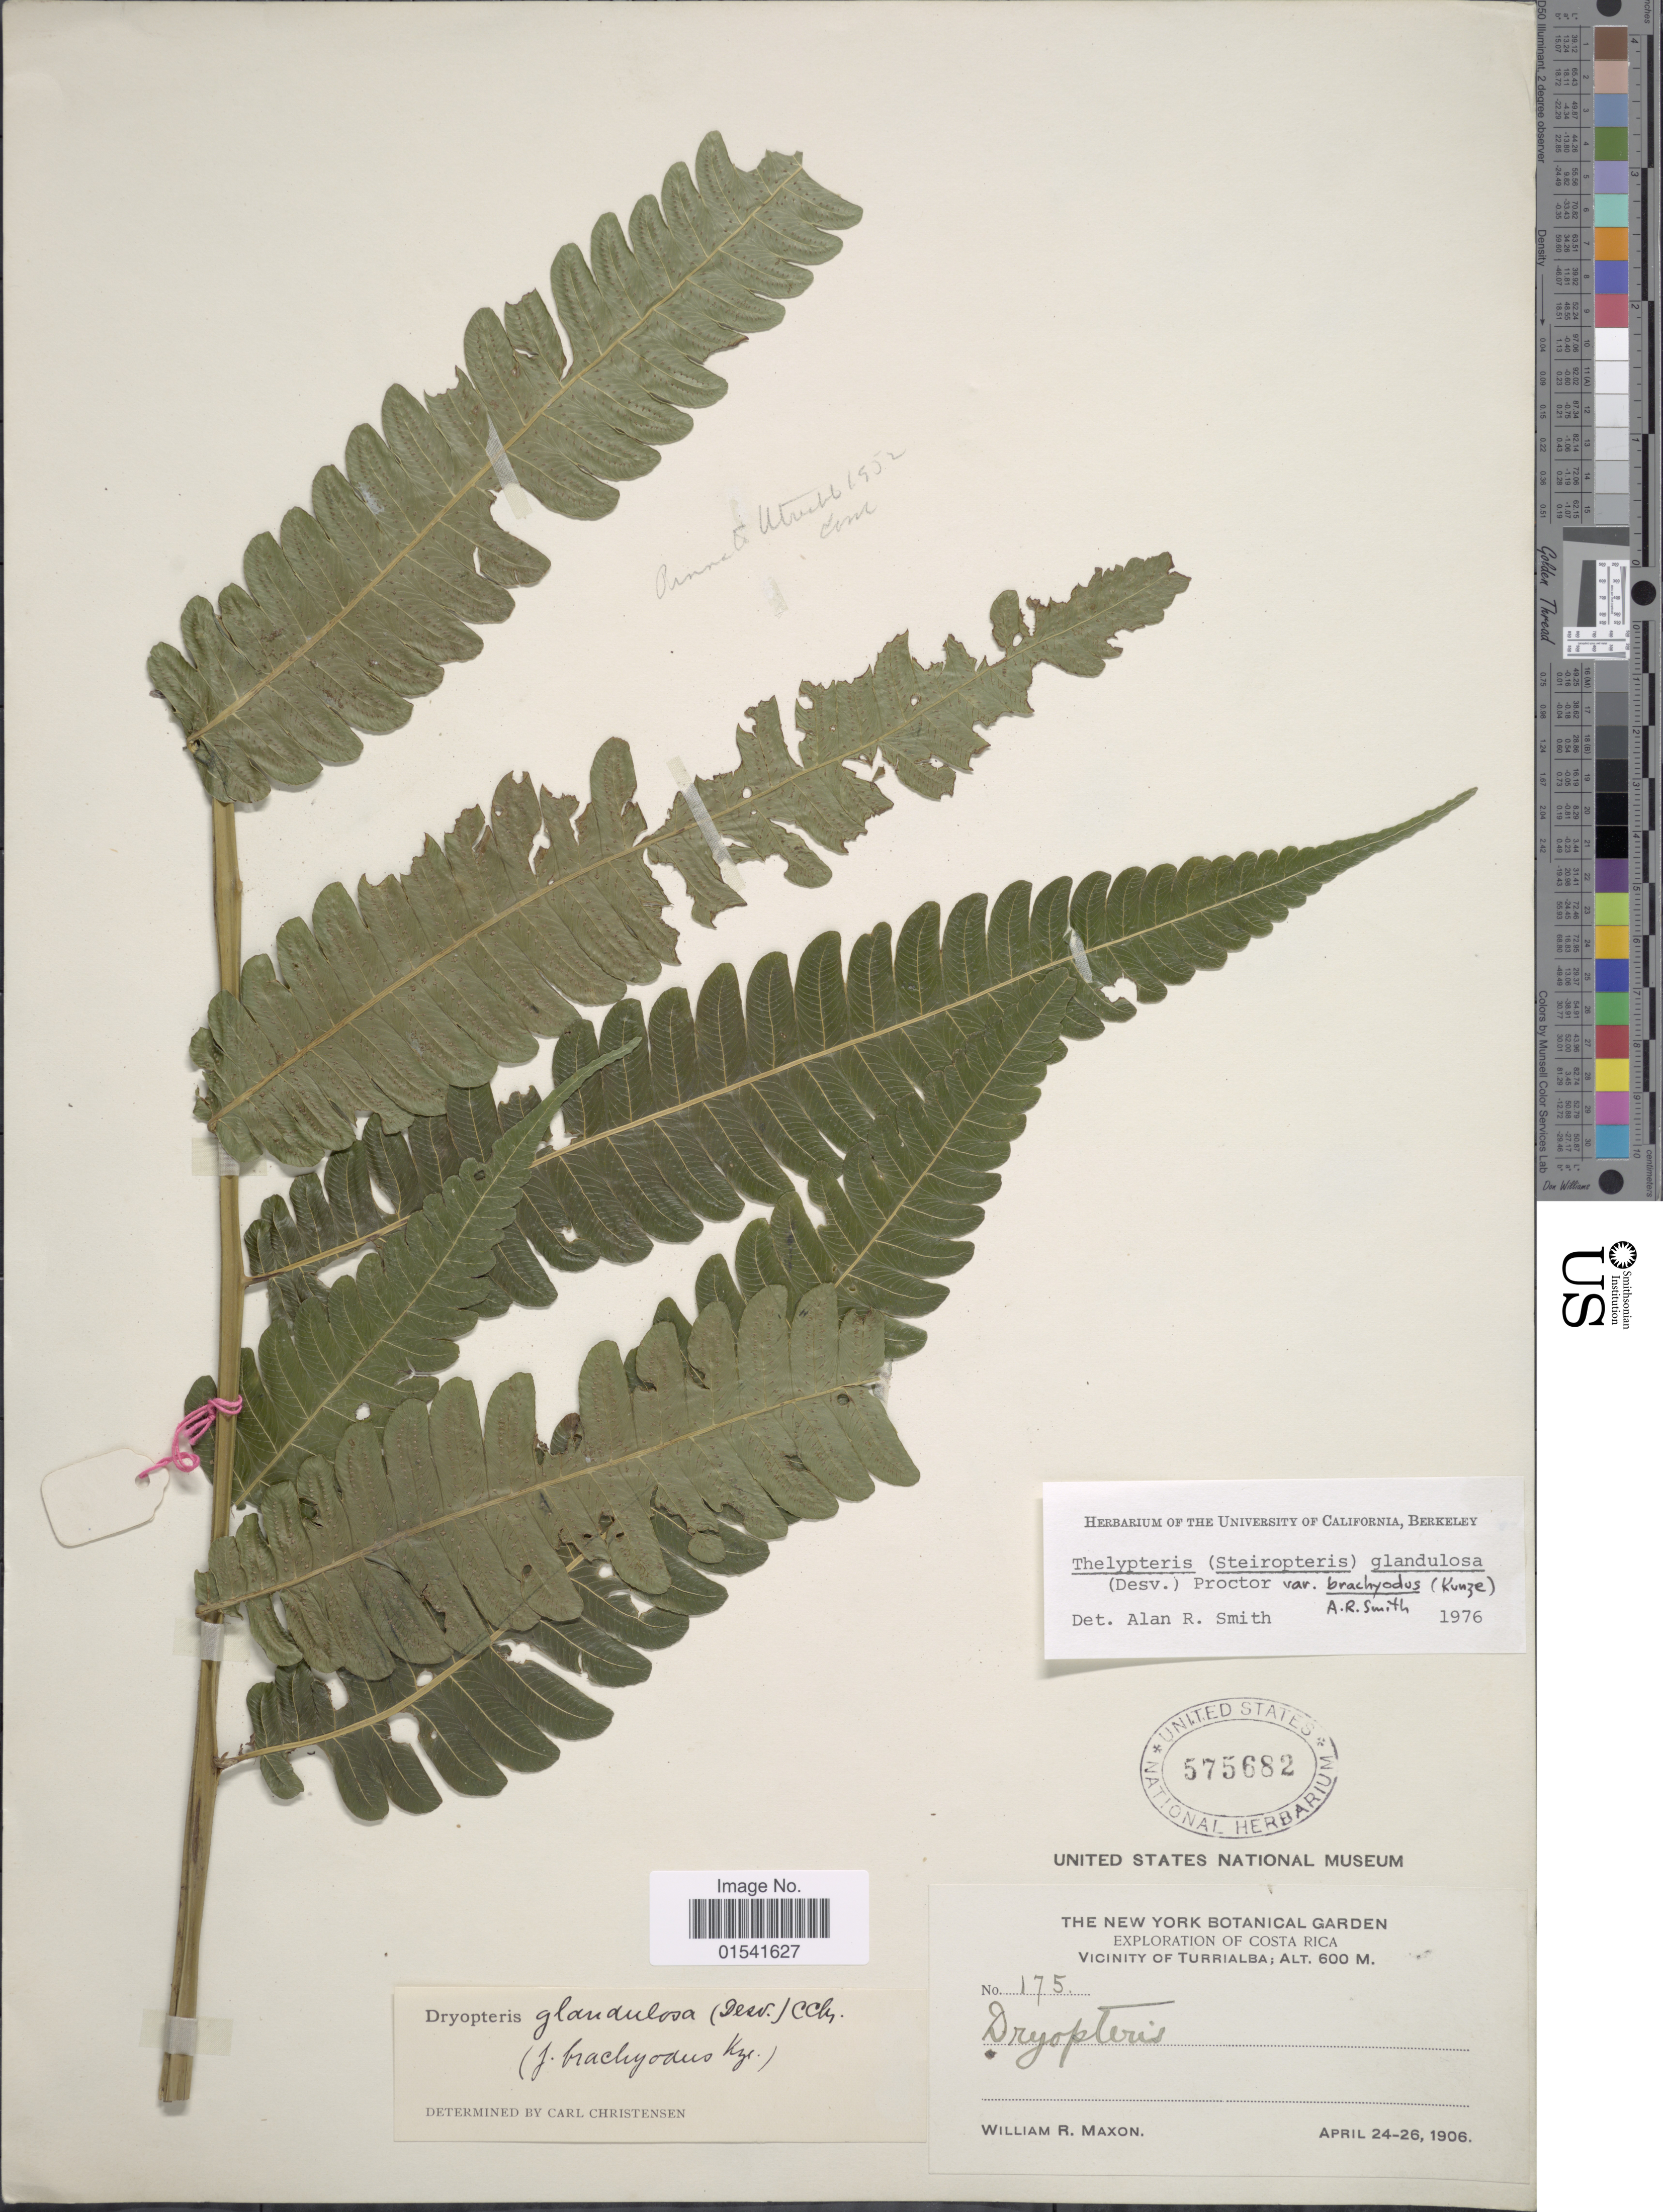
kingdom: Plantae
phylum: Tracheophyta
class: Polypodiopsida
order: Polypodiales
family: Thelypteridaceae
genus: Steiropteris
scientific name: Steiropteris glandulosa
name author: (Hook. f.) Pic. Serm.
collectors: W. R. Maxon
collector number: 175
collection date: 1906-04-24/1906-04-26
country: Costa Rica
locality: Vicinity of Turrialba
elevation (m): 600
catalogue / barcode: US 575682